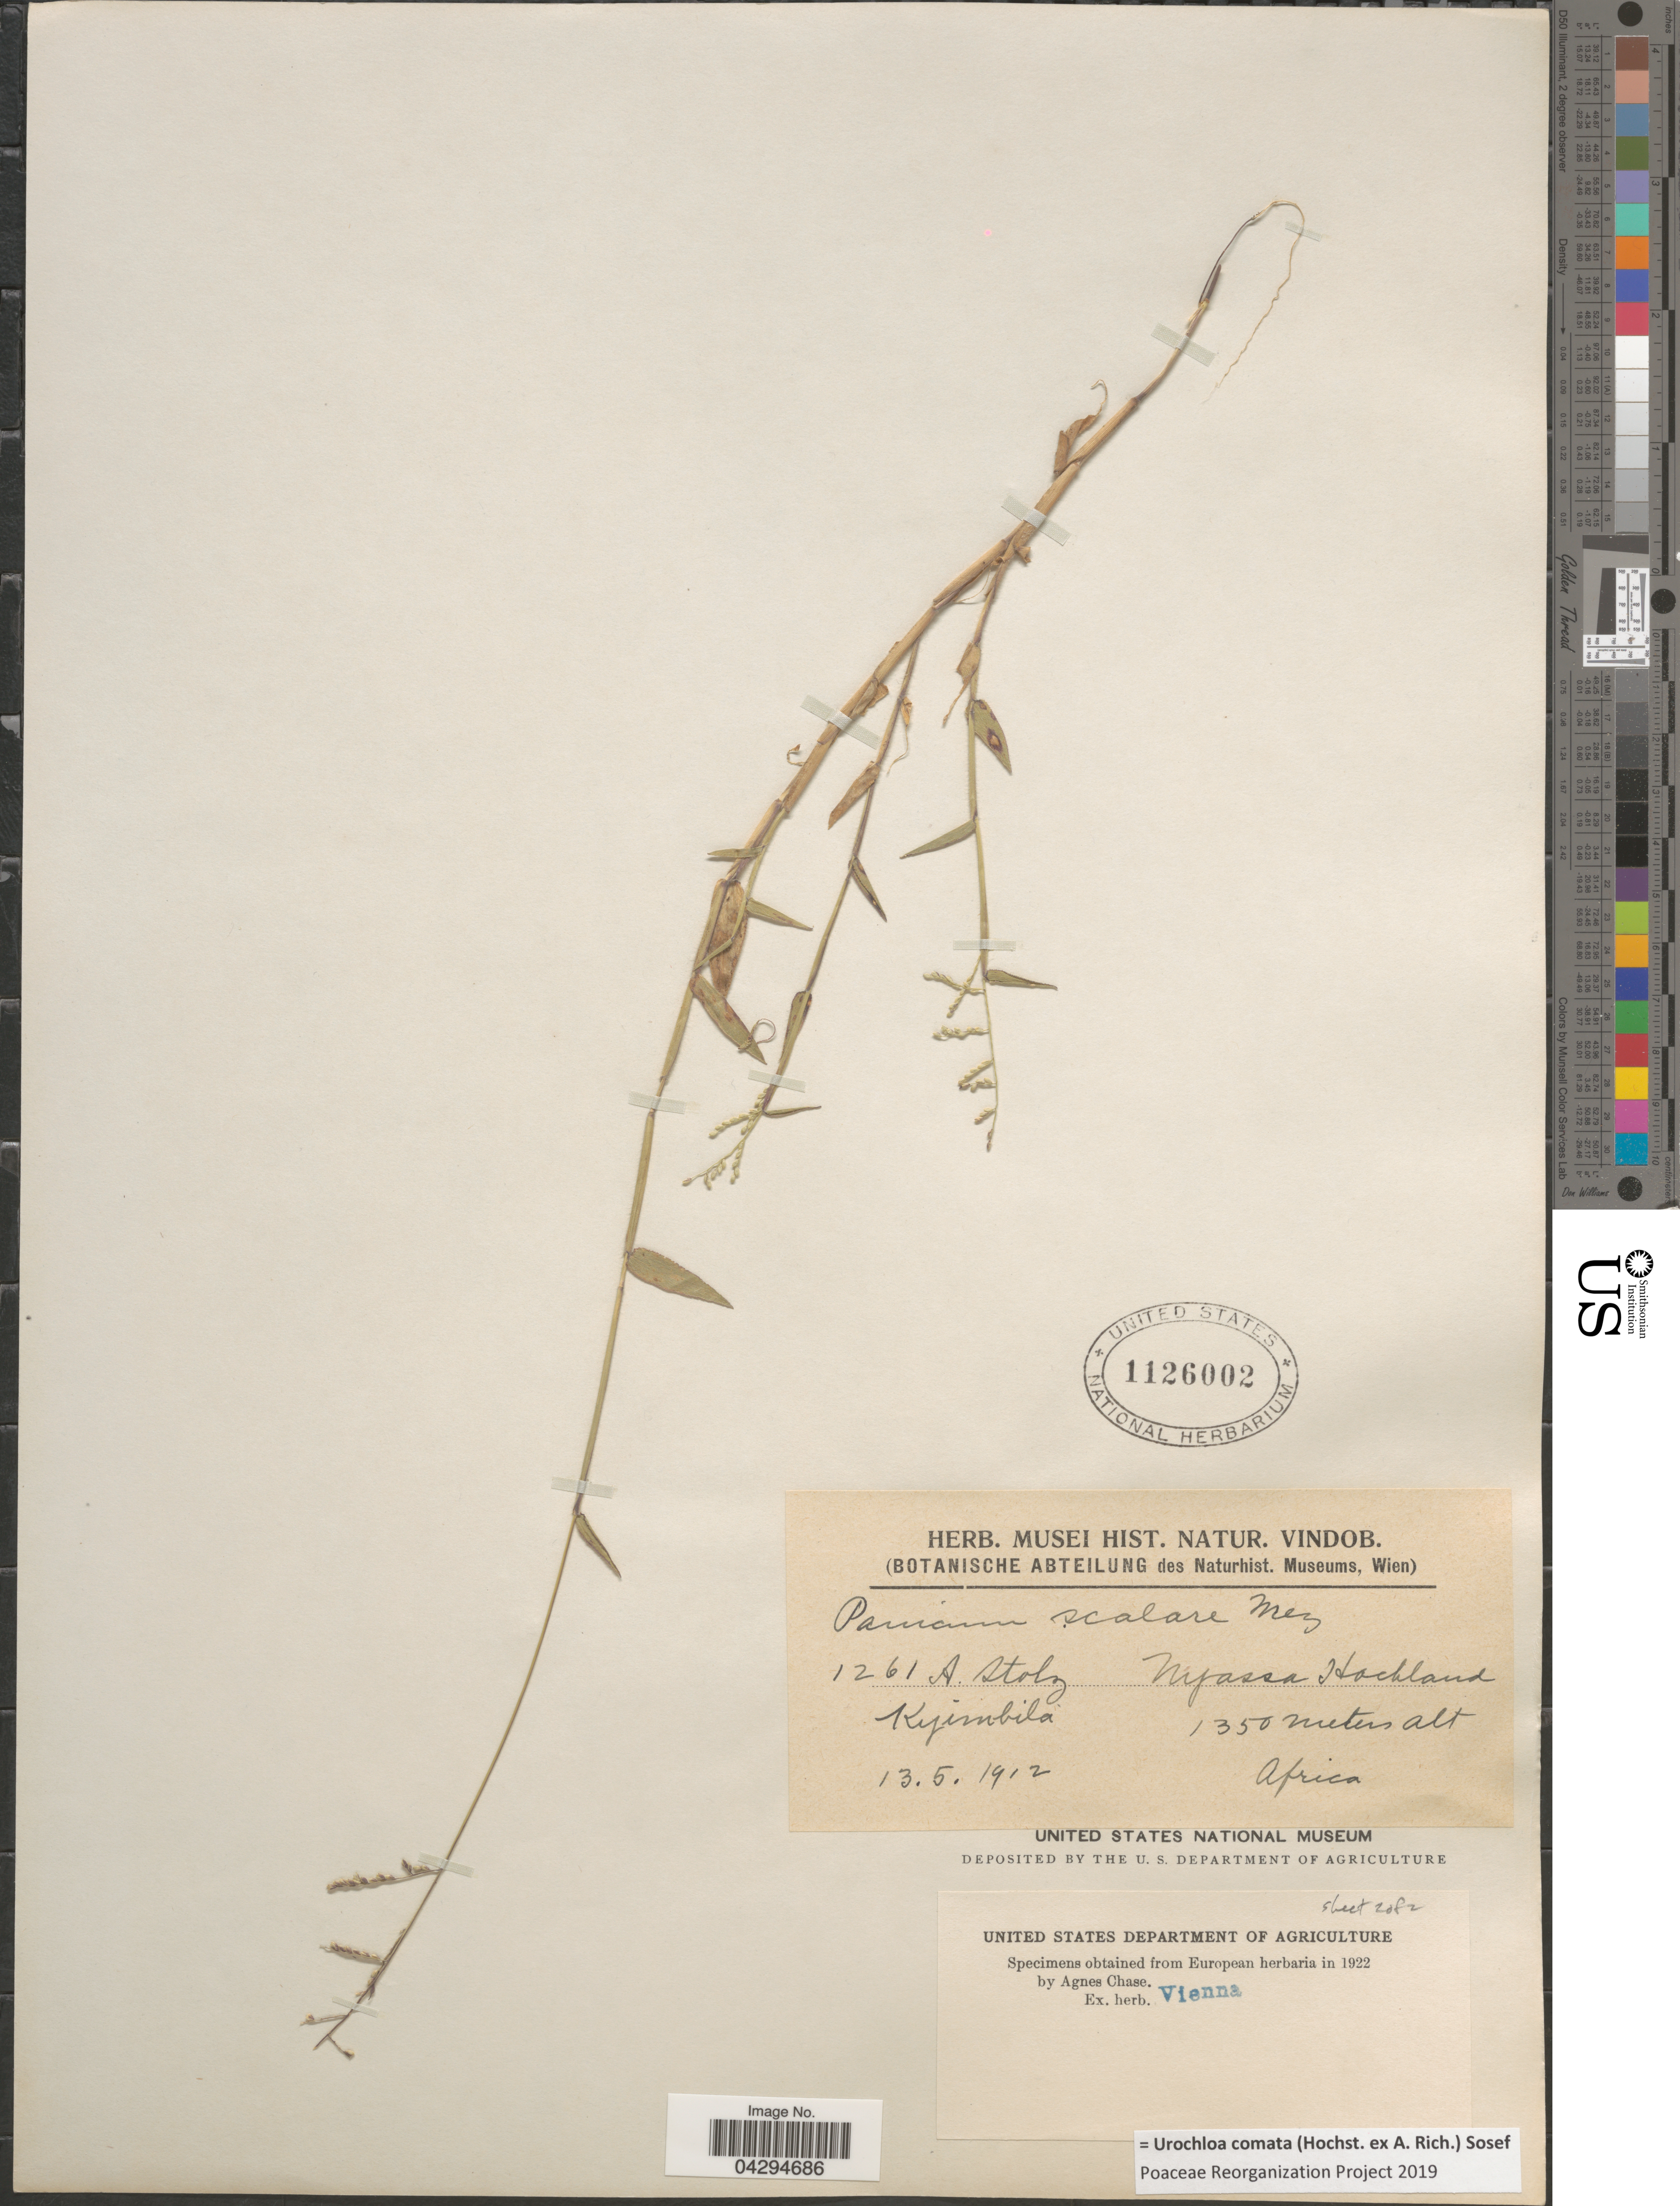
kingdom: Plantae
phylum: Tracheophyta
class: Liliopsida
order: Poales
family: Poaceae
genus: Urochloa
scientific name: Urochloa comata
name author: (Hochst. ex A. Rich.) Sosef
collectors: A. Stolz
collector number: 1261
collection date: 1912-05-13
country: Tanzania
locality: Nyassa Hochland. Kyimbila.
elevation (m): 1350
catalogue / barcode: US 1126002